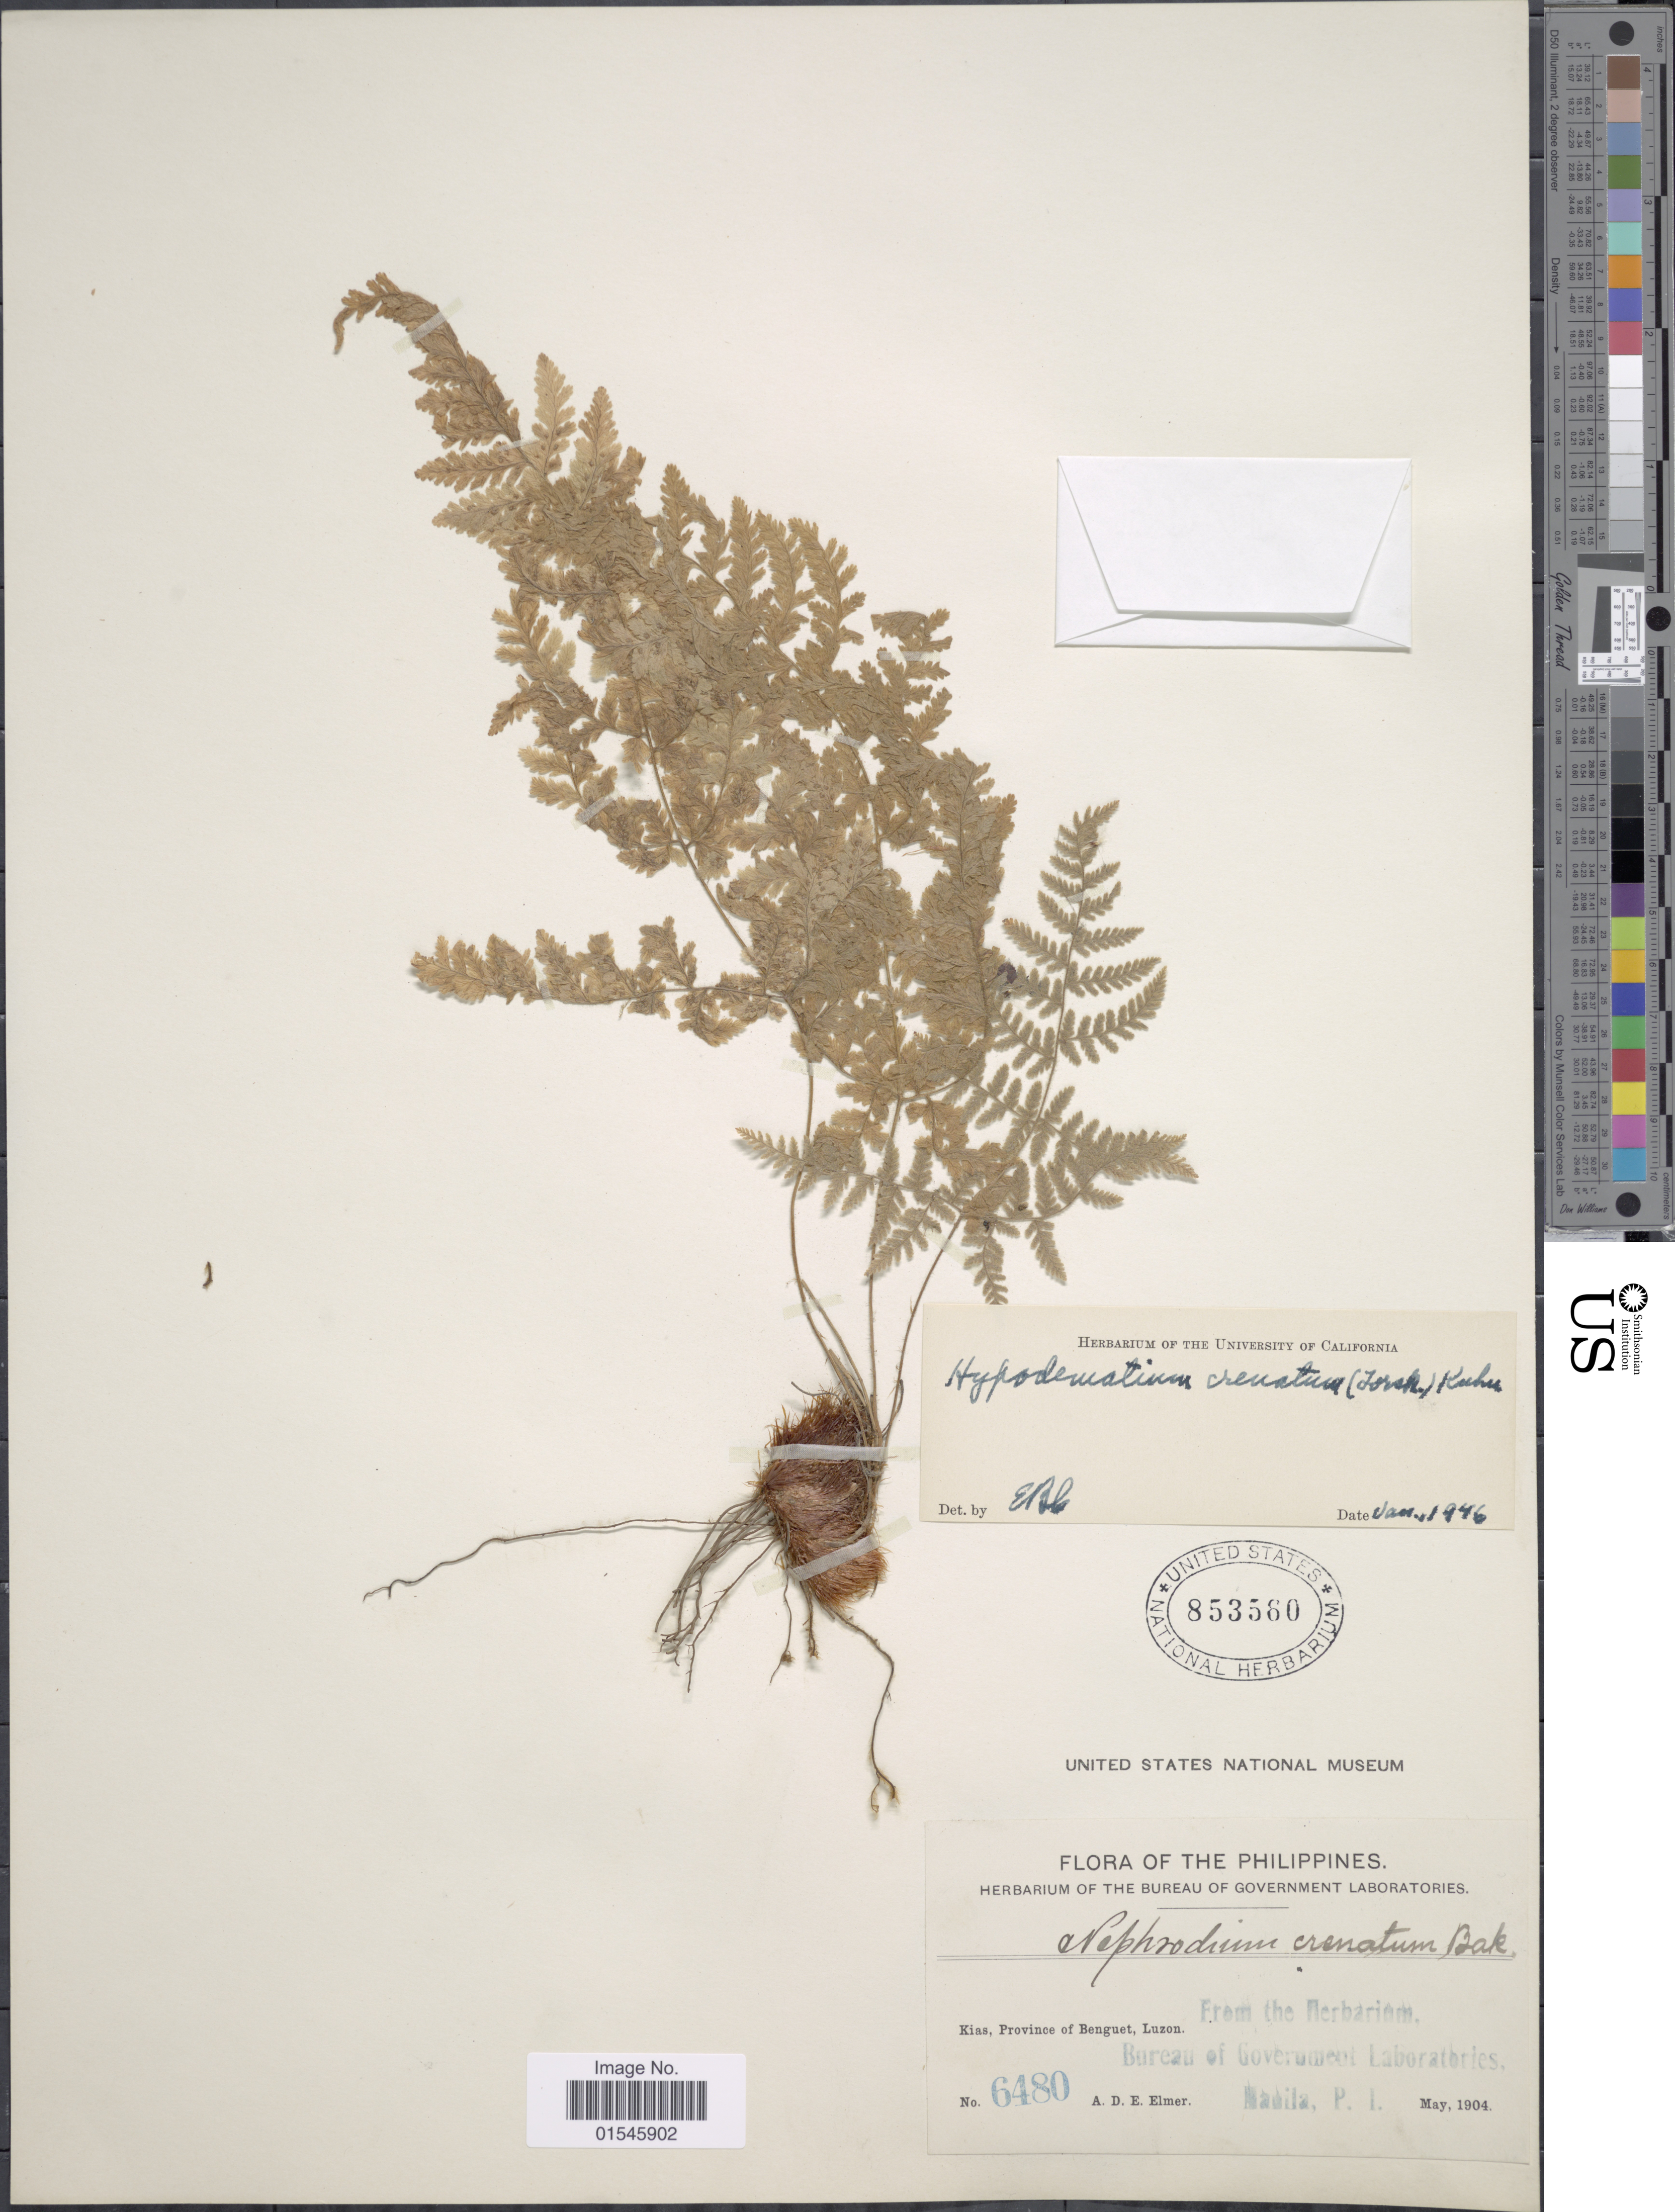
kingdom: Plantae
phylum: Tracheophyta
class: Polypodiopsida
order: Polypodiales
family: Hypodematiaceae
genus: Hypodematium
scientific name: Hypodematium crenatum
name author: (Forssk.) Kuhn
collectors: A. D. E. Elmer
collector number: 6480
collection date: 1904-05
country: Philippines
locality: Kias, province of Benguet, Luzon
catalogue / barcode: US 853560